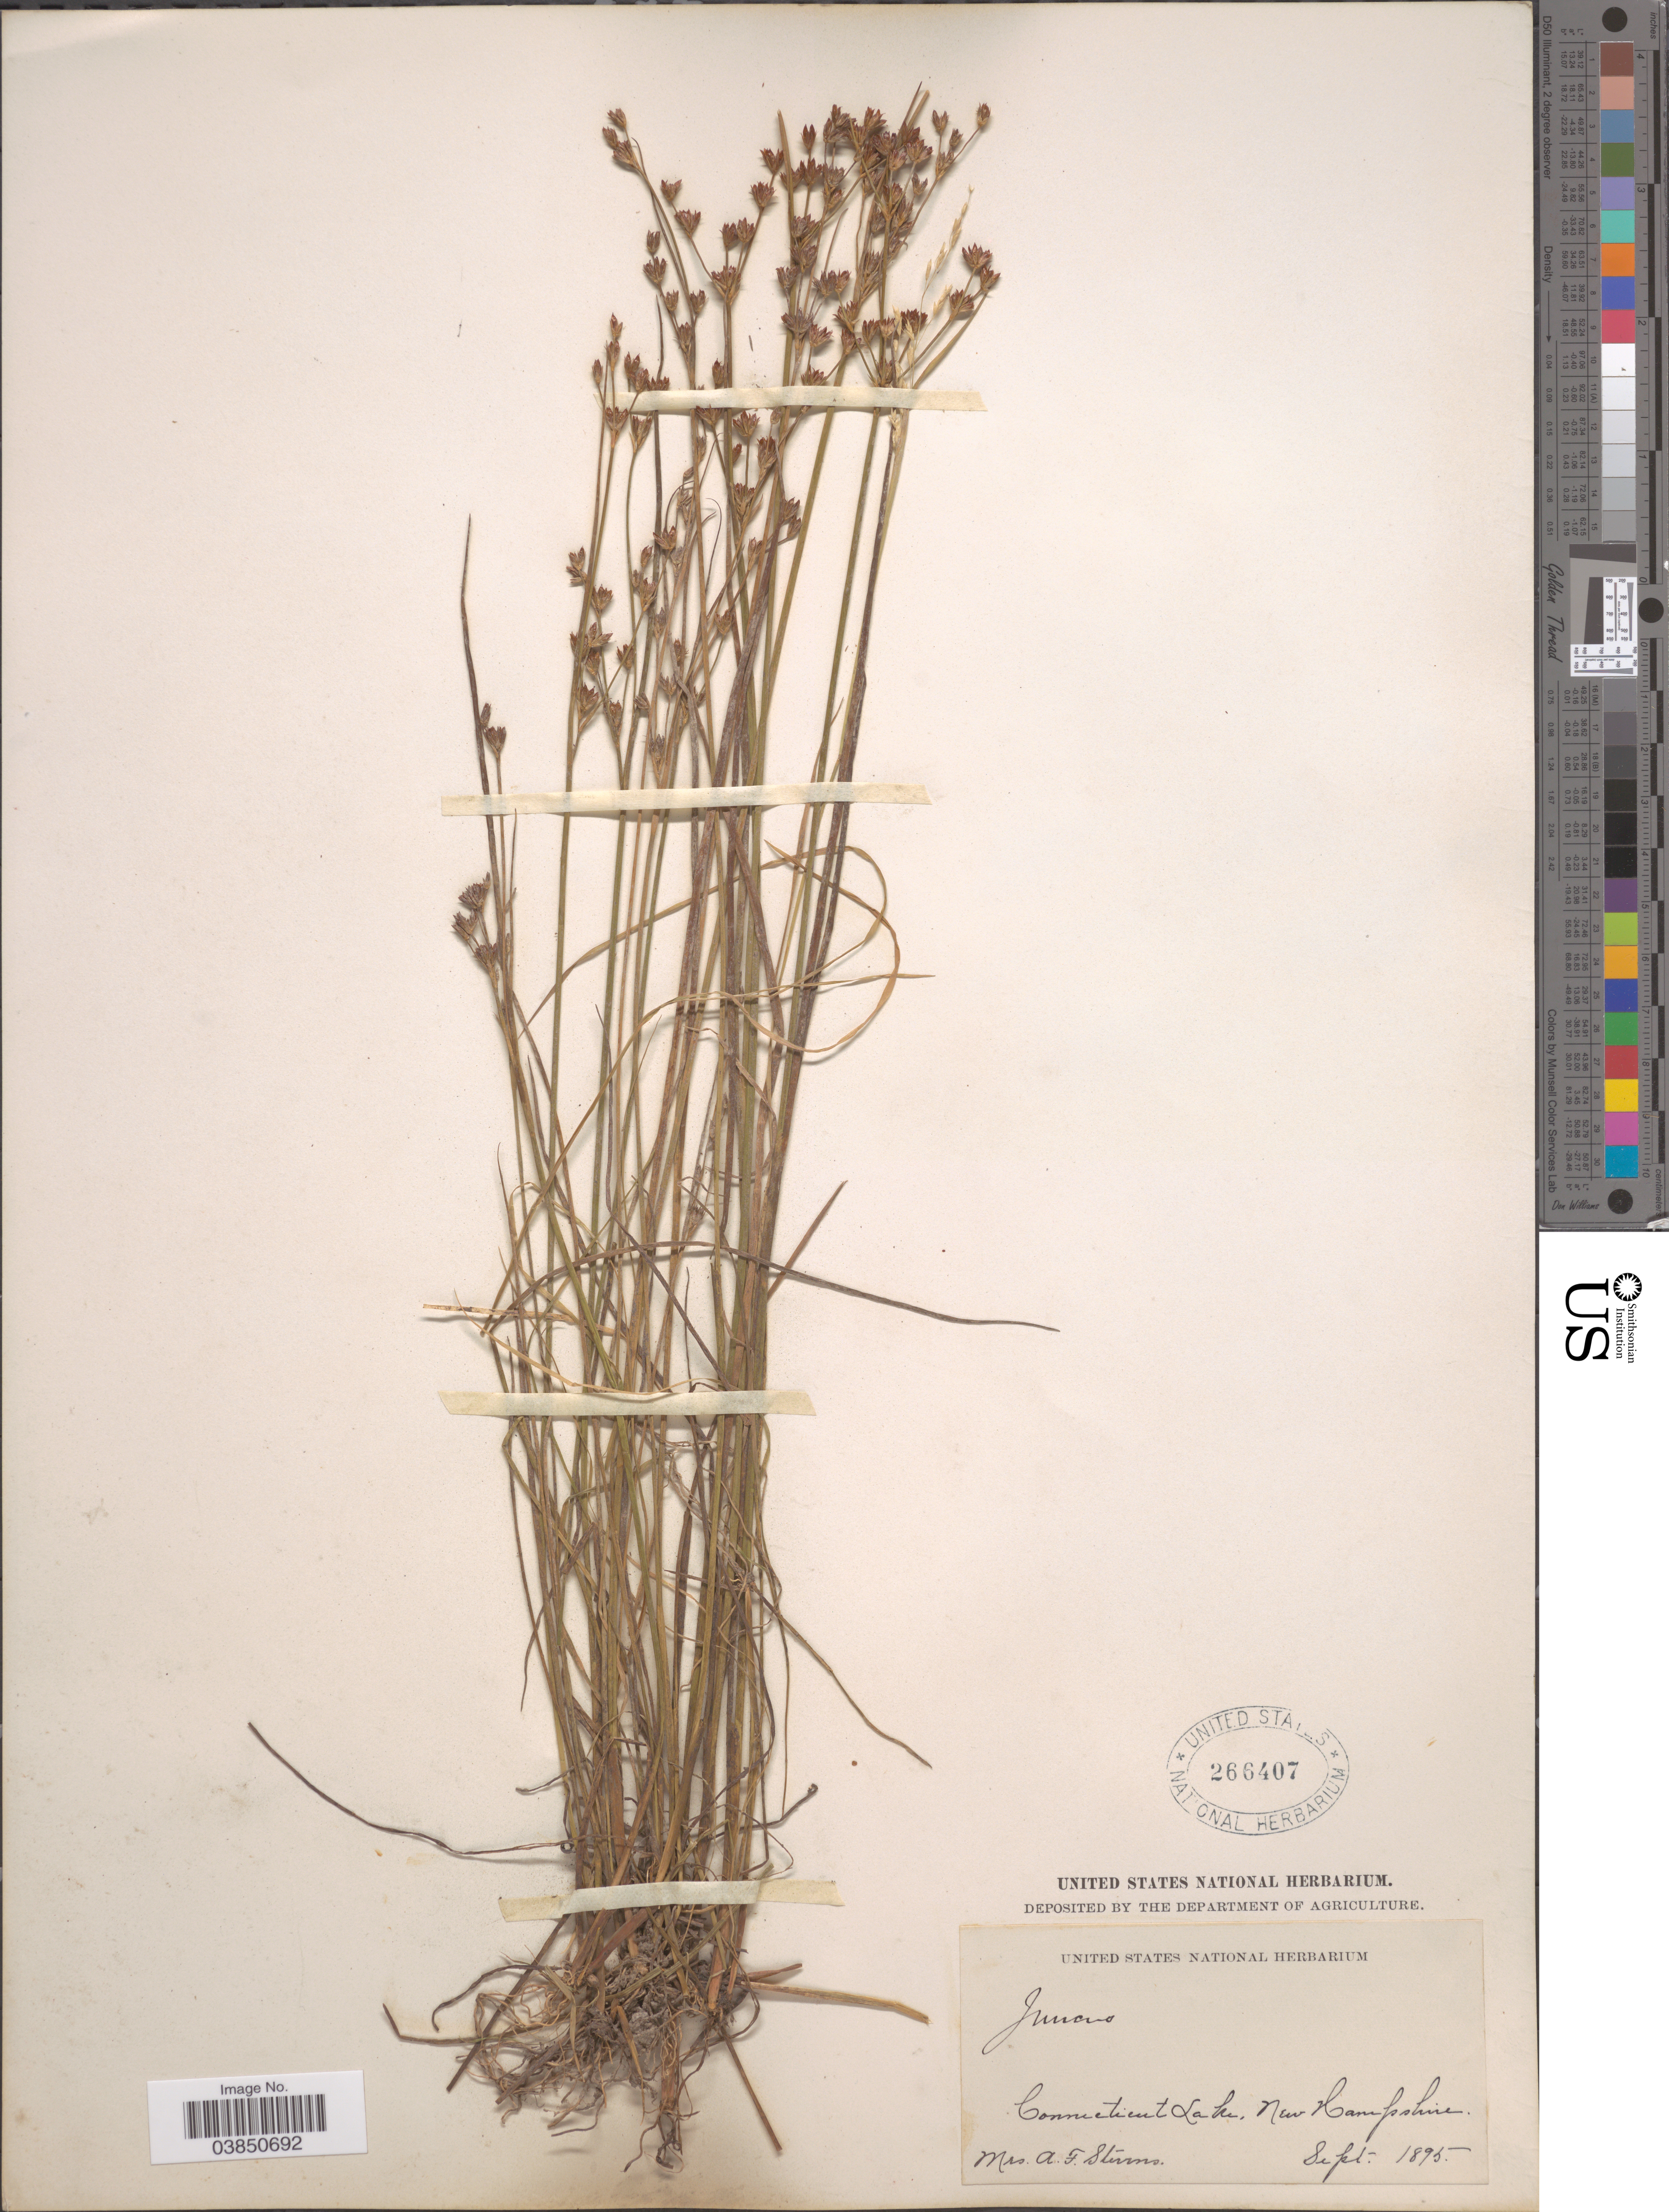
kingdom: Plantae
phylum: Tracheophyta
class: Liliopsida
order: Poales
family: Juncaceae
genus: Juncus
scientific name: Juncus brevicaudatus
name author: (Engelm.) Fernald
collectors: A. Stevens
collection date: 1895-09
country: United States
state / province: New Hampshire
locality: Connecticut Lake.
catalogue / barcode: US 266407